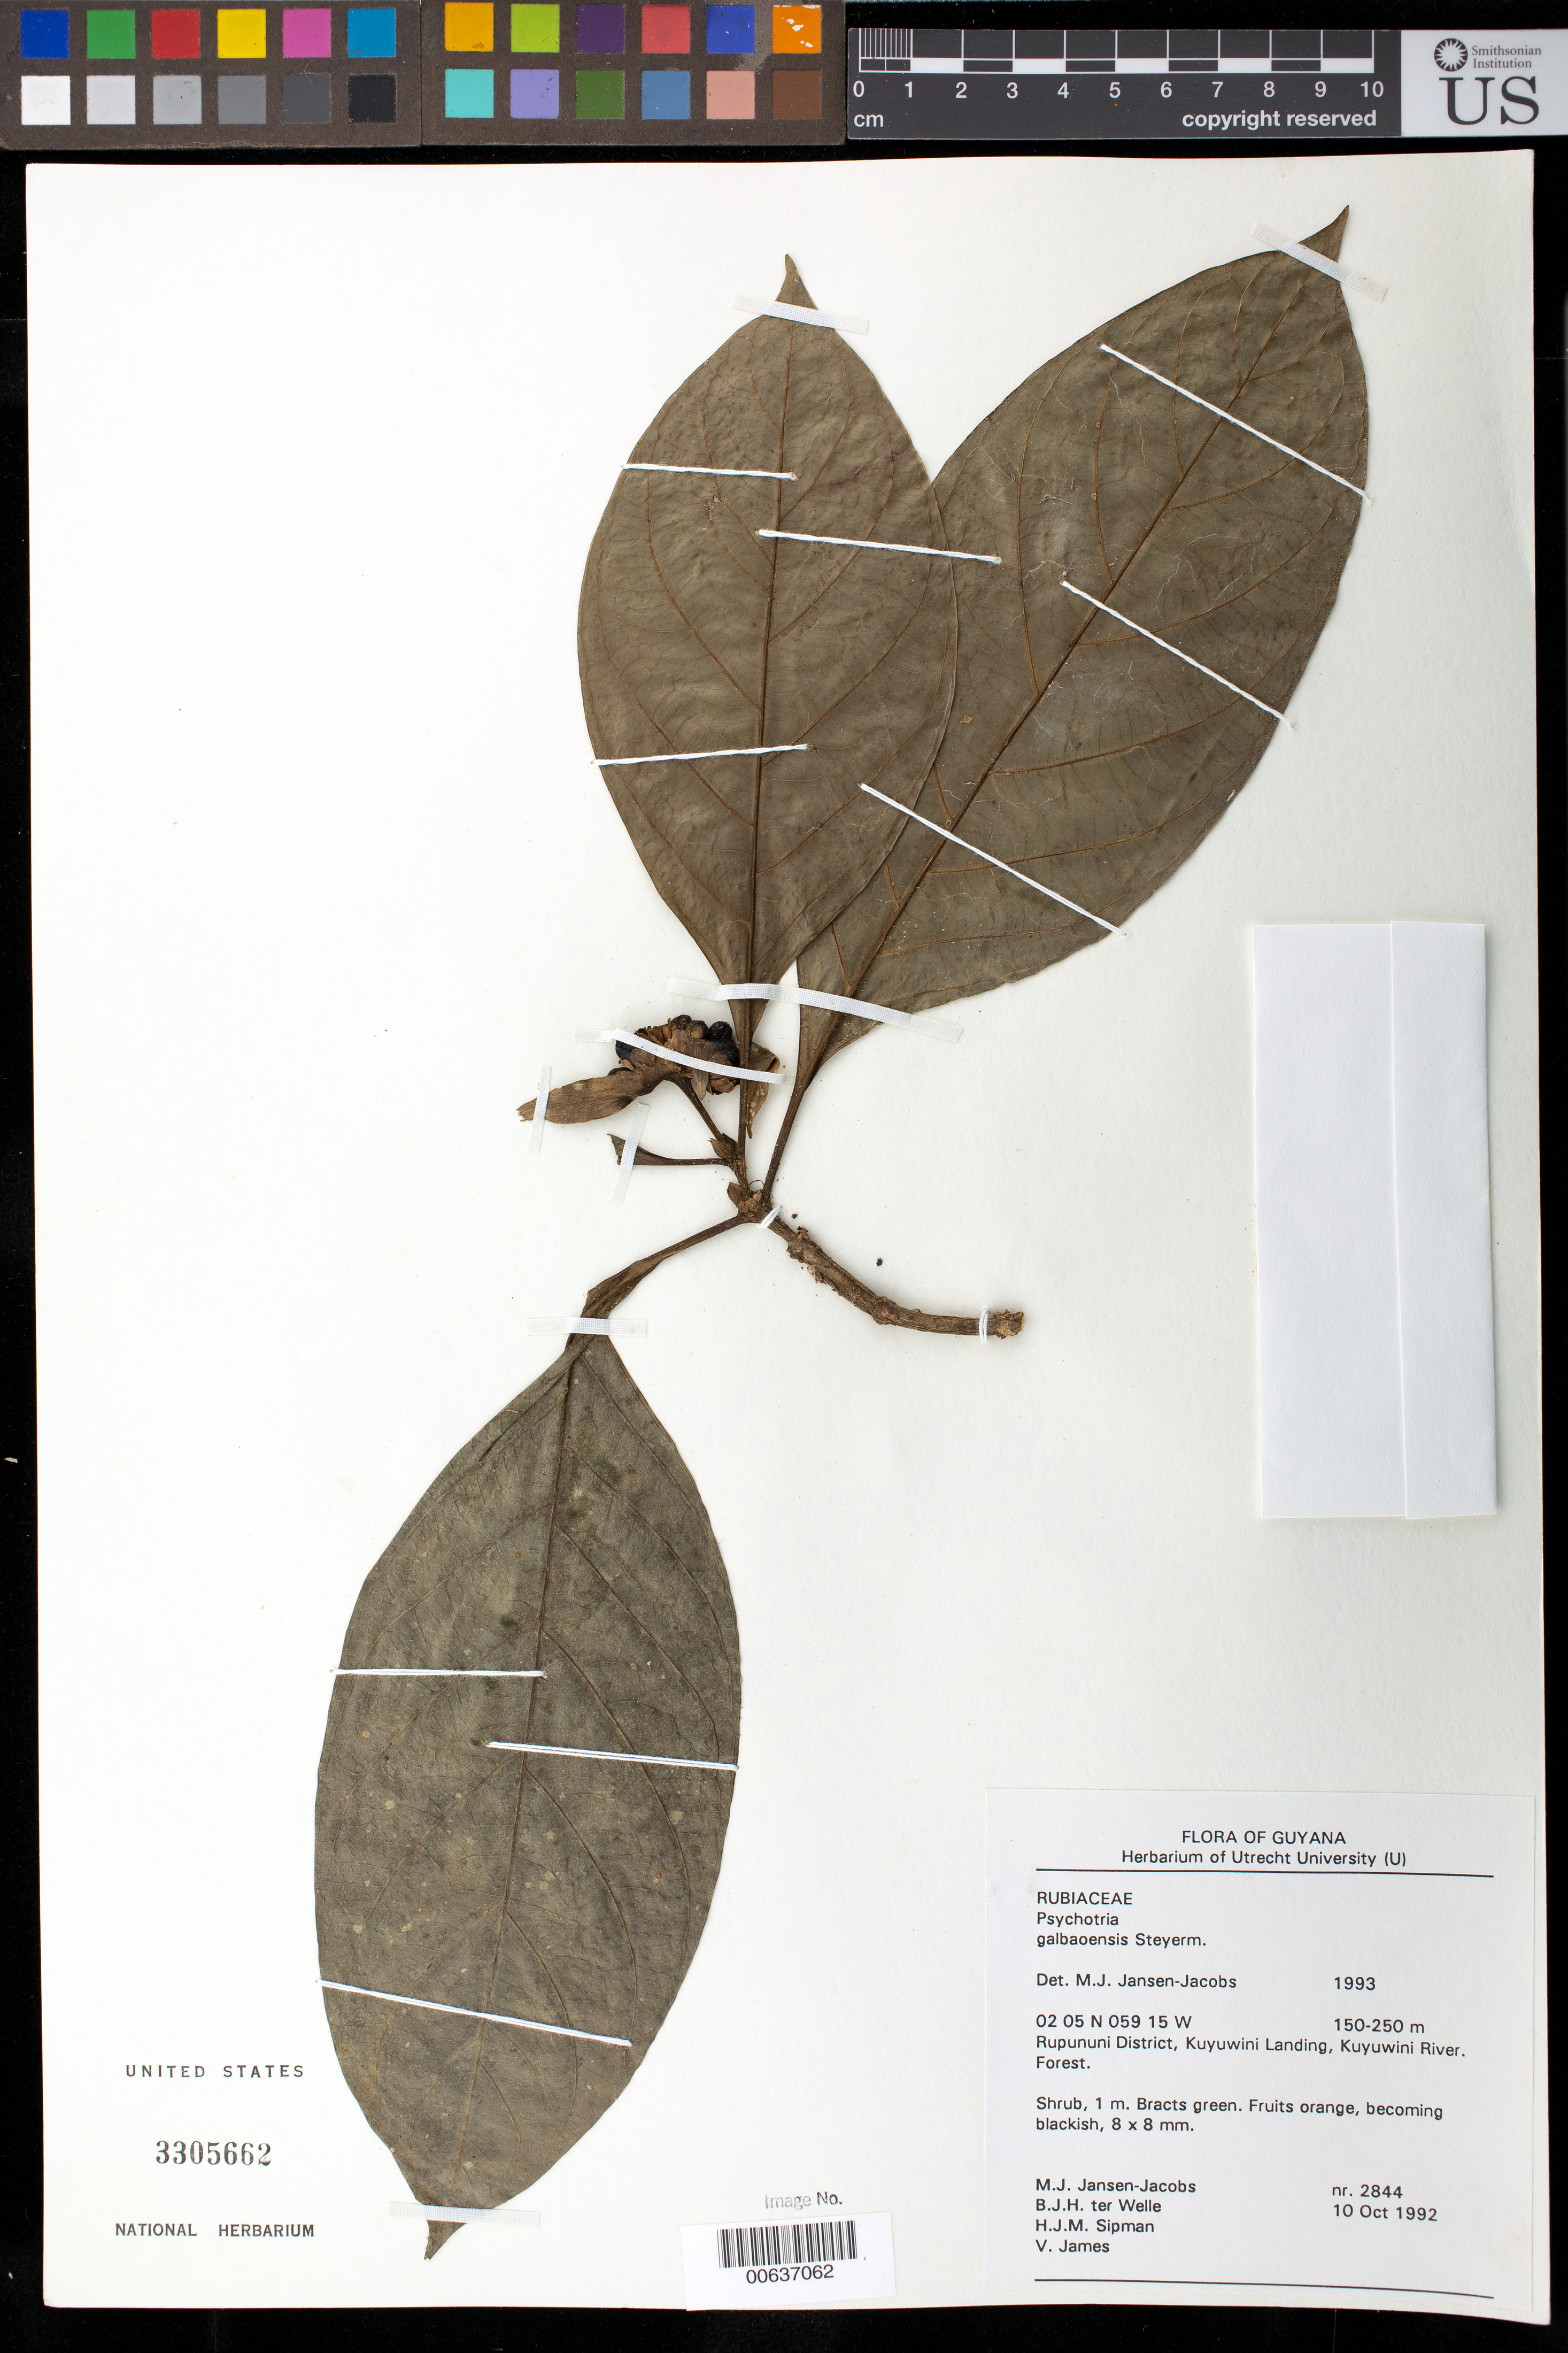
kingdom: Plantae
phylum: Tracheophyta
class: Magnoliopsida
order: Gentianales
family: Rubiaceae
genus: Carapichea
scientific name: Carapichea guianensis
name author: Aubl.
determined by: Jansen-Jacobs, M. J., (U), Nationaal Herbarium Nederland, Utrecht University branch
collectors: M. J. Jansen-Jacobs, B. Welle, H. J. M. Sipman & V. James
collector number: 2844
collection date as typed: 10-Oct-92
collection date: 1992-10-10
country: Guyana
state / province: U. Takutu-U. Essequibo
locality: Kuyuwini Landing, Kuyuwini River, Rupununi District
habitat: Forest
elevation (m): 150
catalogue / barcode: US 3305662